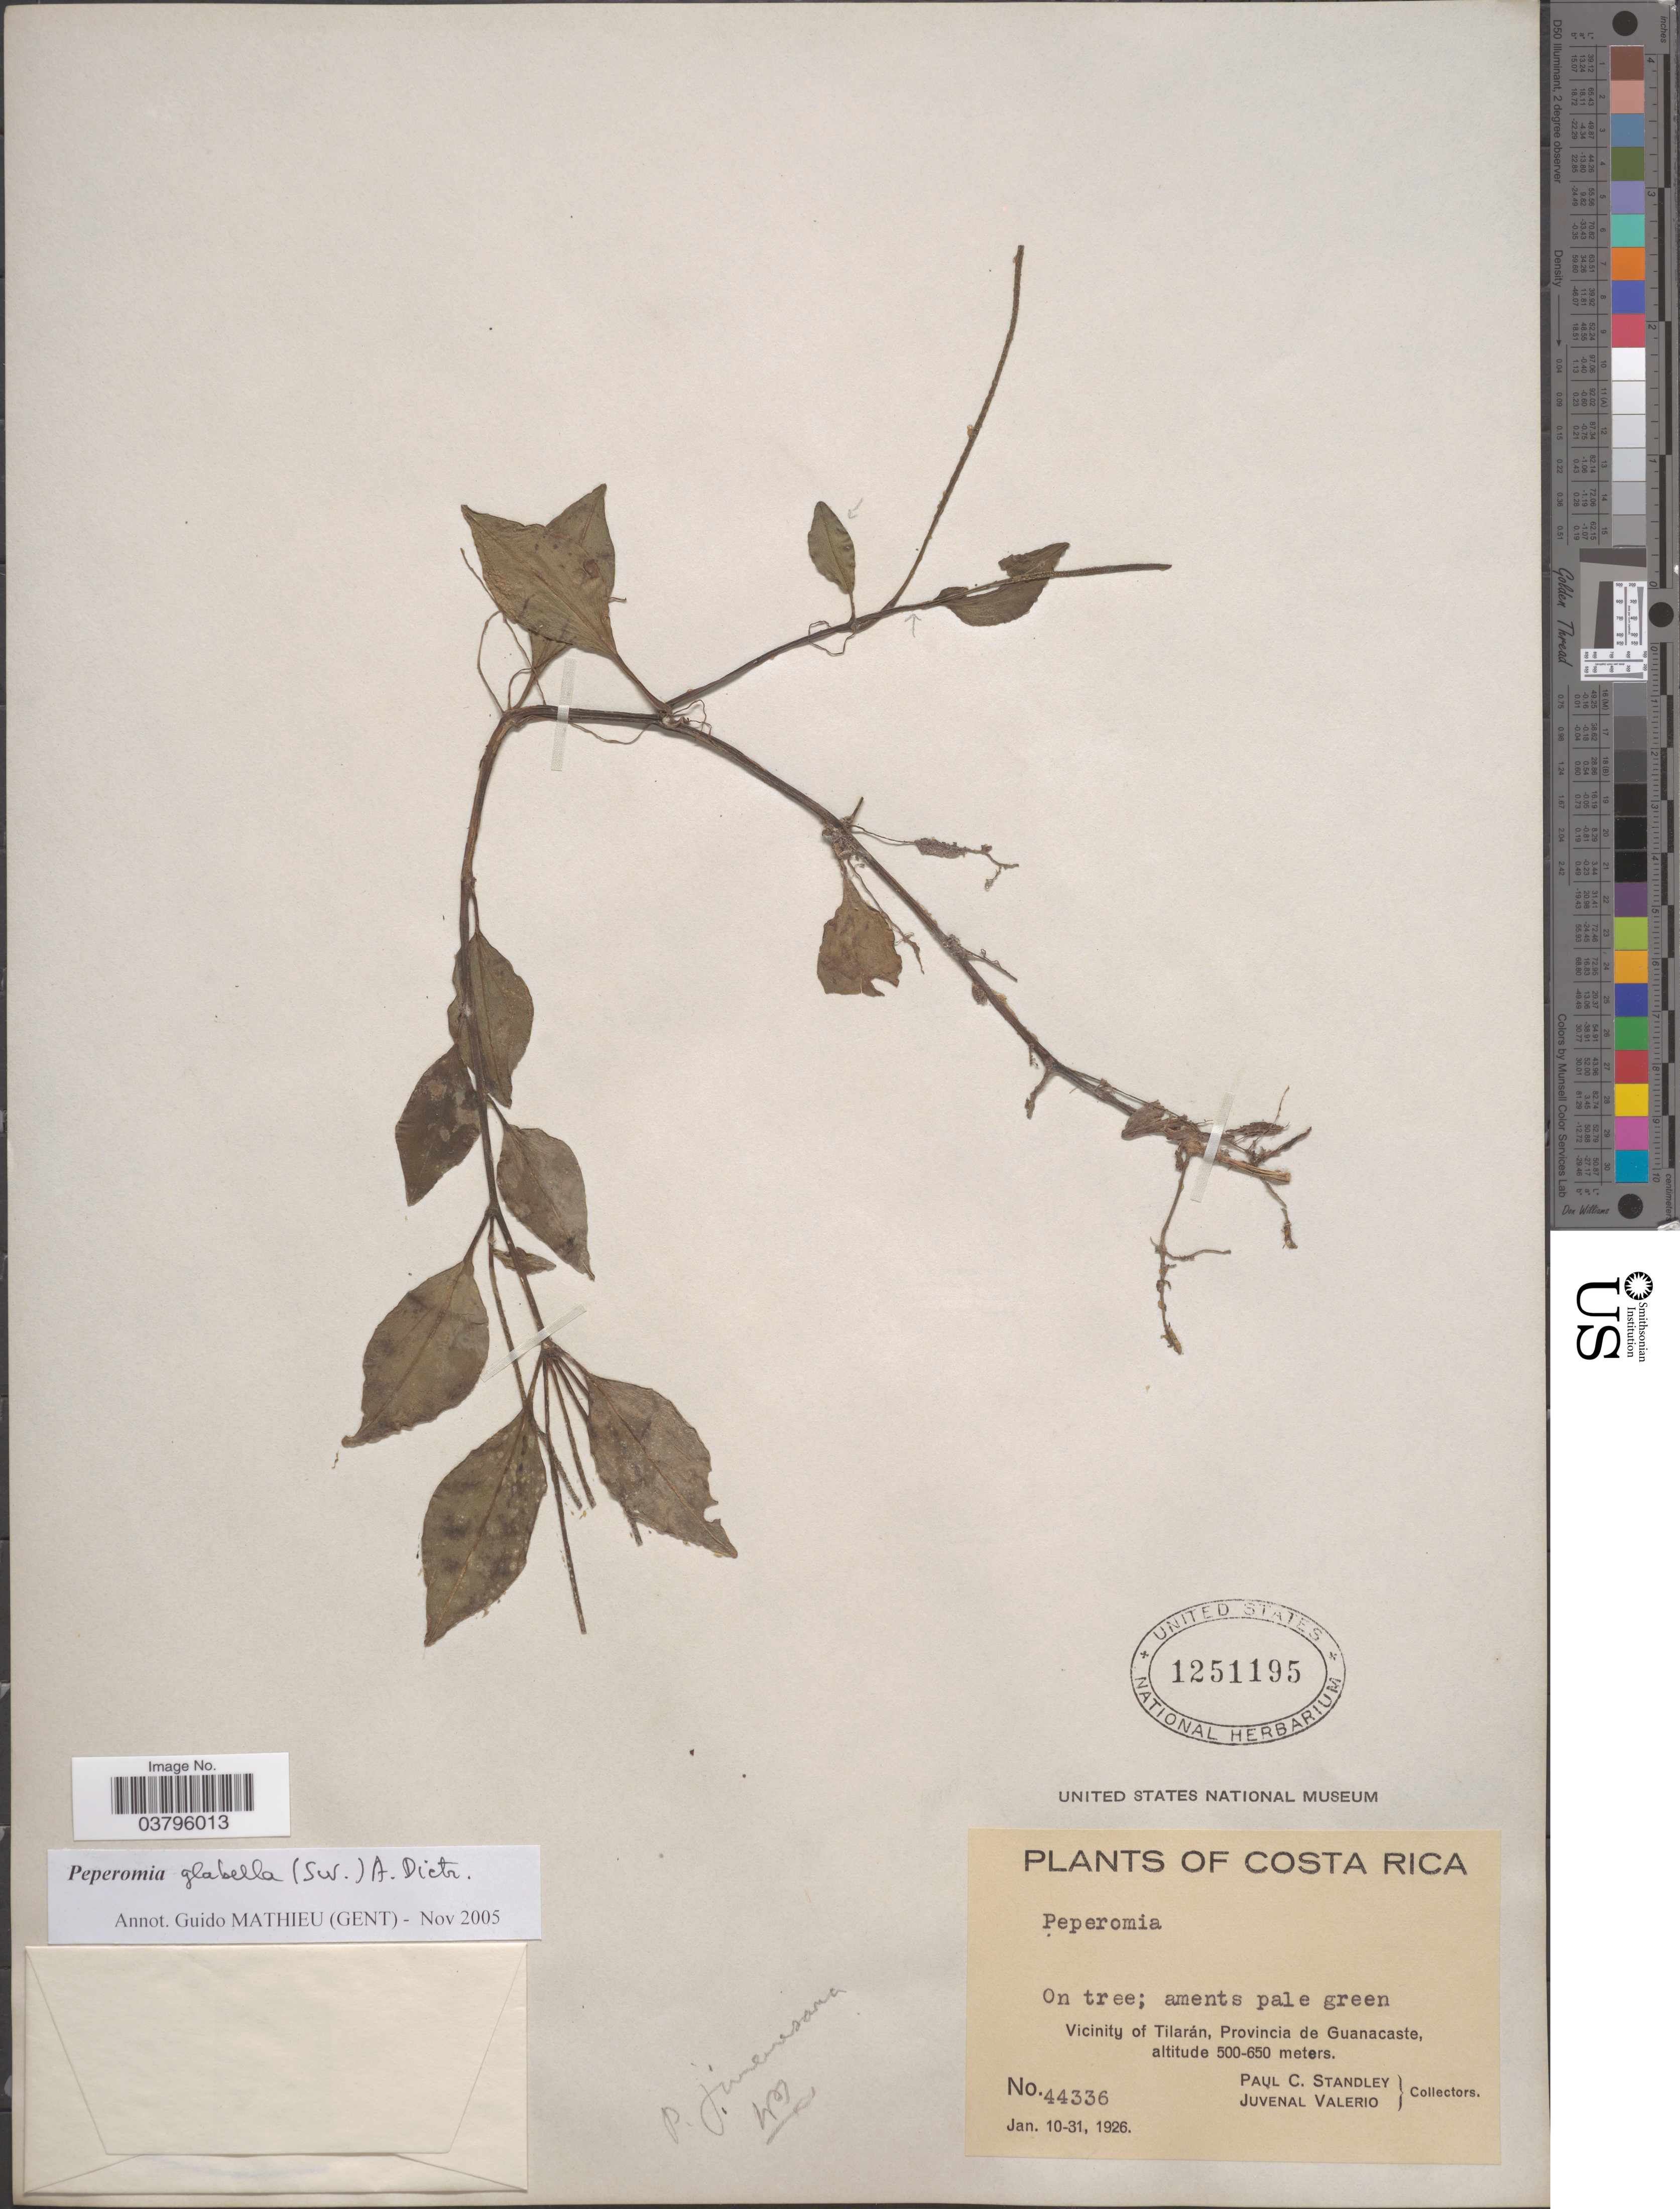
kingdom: Plantae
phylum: Tracheophyta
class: Magnoliopsida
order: Piperales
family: Piperaceae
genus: Peperomia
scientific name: Peperomia glabella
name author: (Sw.) A. Dietr.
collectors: P. C. Standley & J. Valerio R.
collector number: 44336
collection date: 1926-01-10/1926-01-31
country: Costa Rica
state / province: Guanacaste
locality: Vicinity of Tilarán.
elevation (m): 500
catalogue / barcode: US 1251195